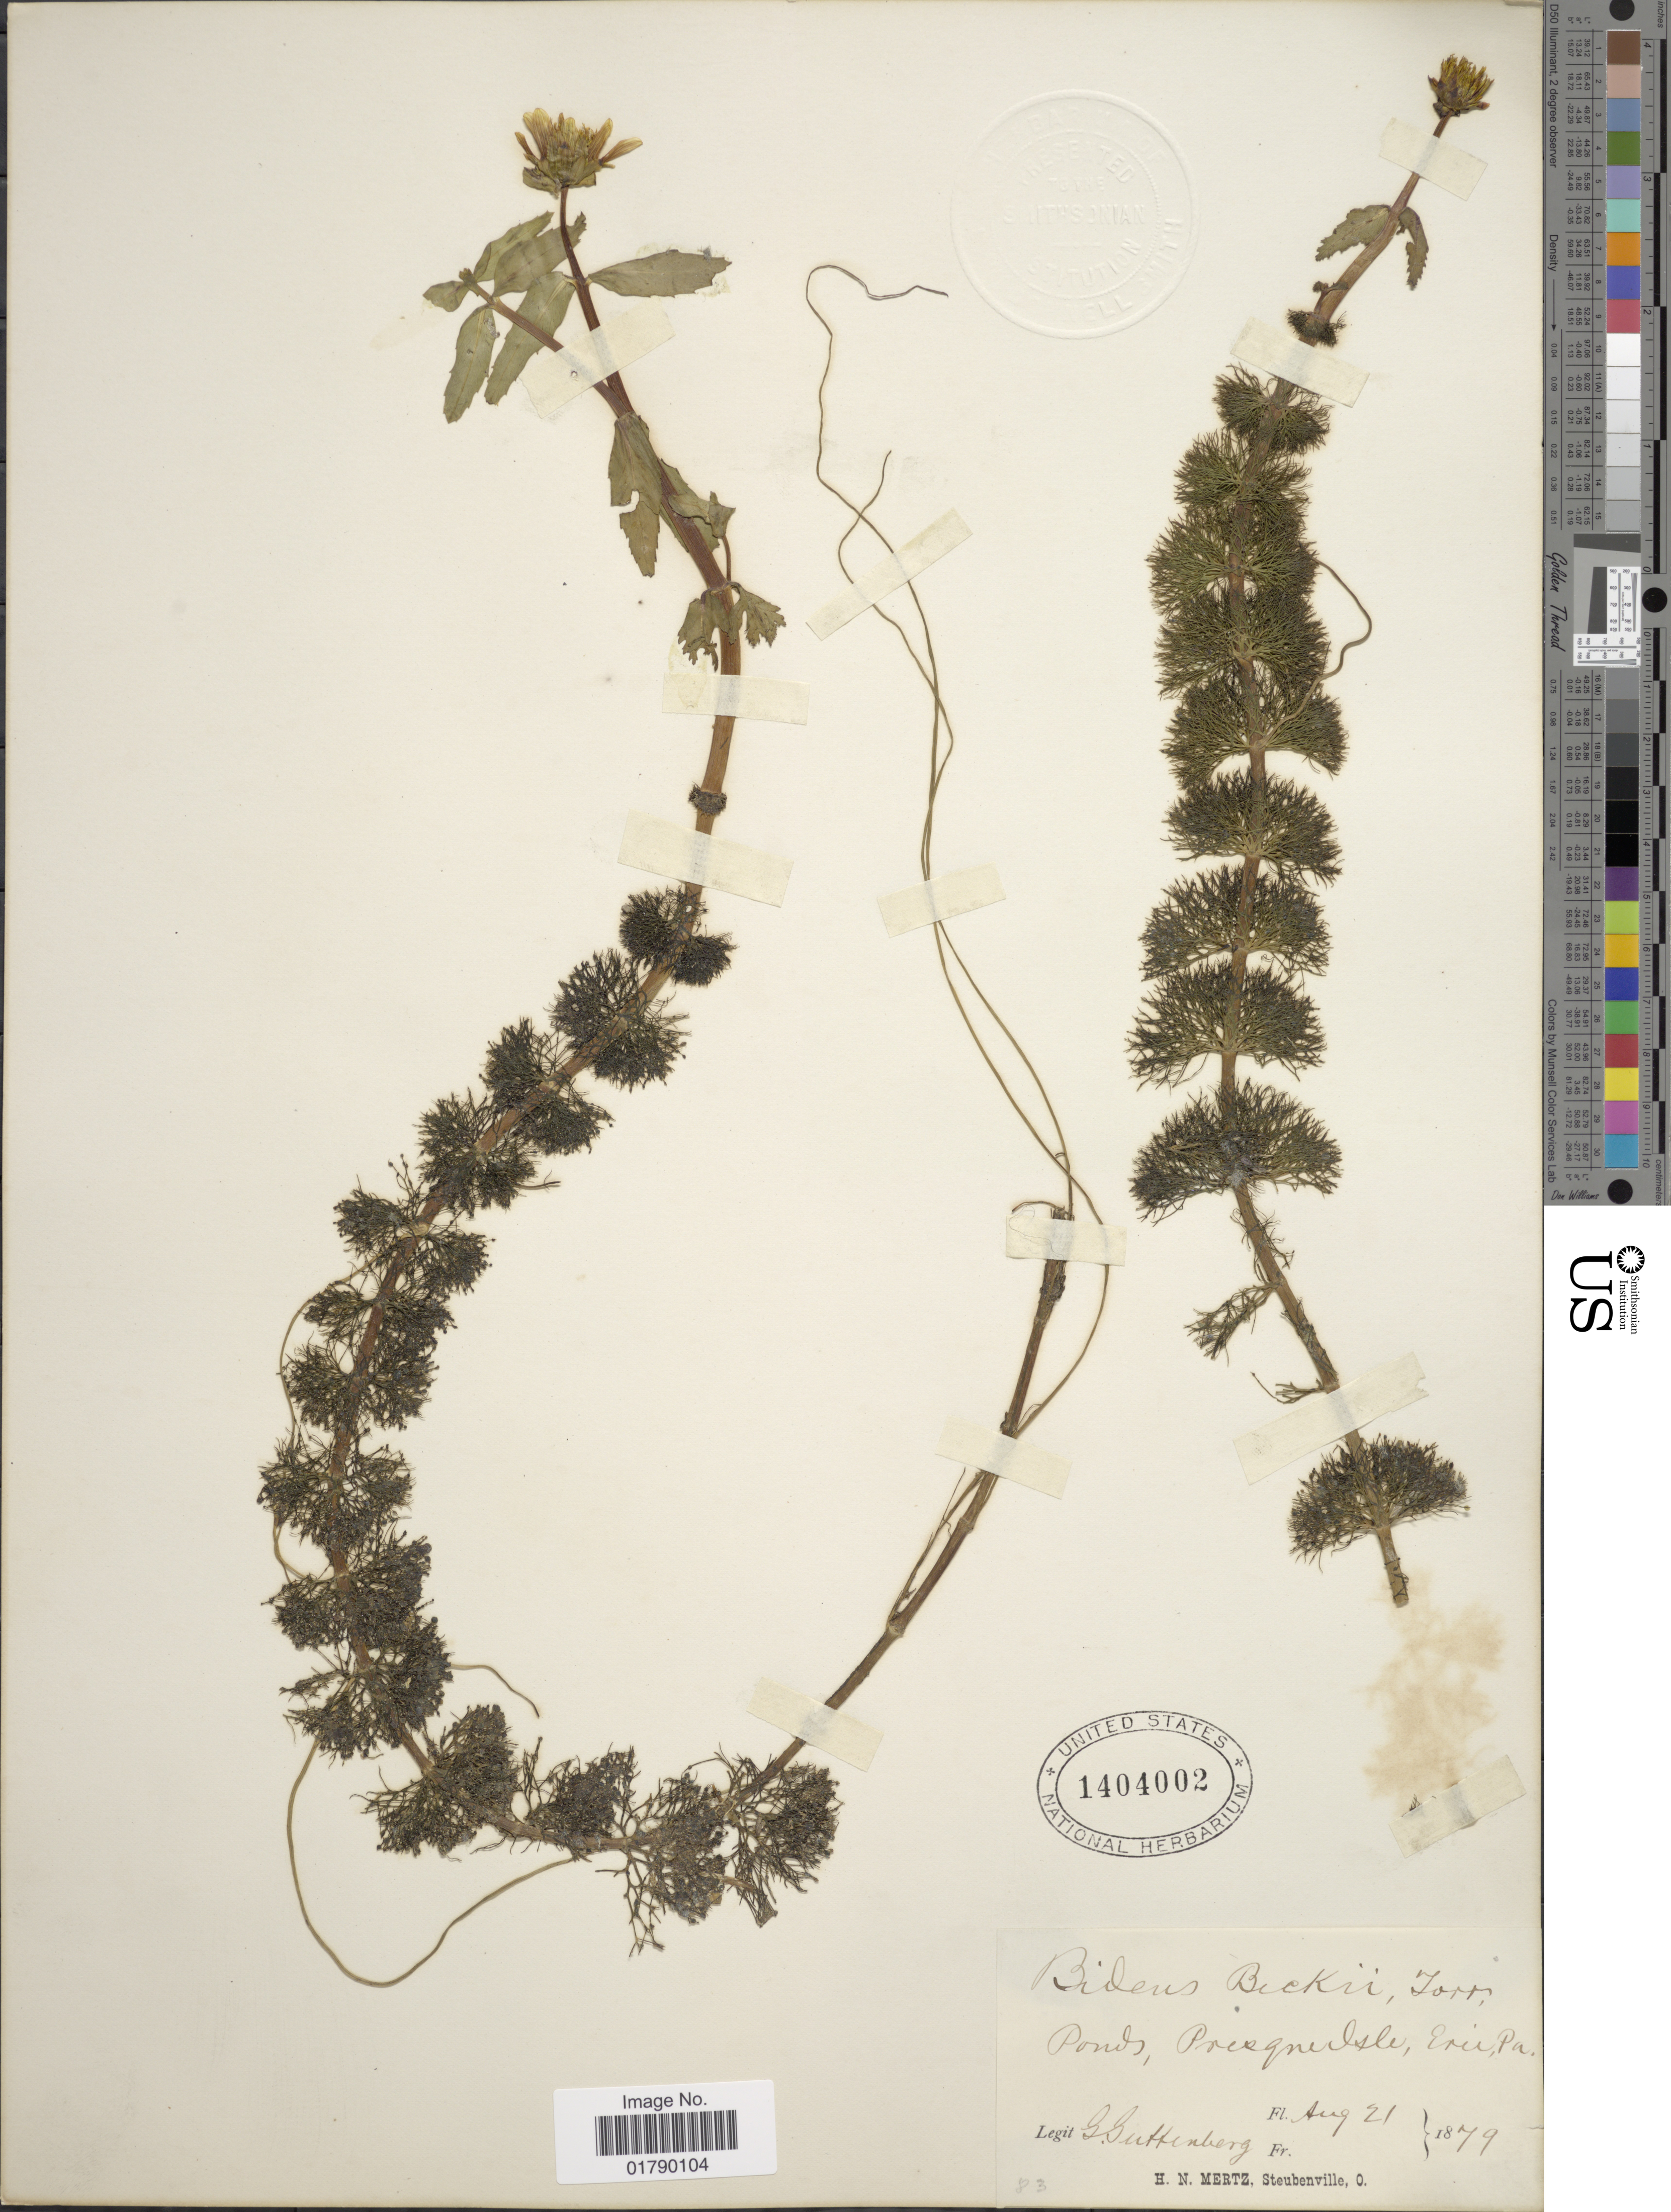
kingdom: Plantae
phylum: Tracheophyta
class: Magnoliopsida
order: Asterales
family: Asteraceae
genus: Megalodonta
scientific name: Megalodonta sp.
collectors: R. G. von Guttenberg & H. Mertz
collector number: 83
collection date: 1879-08-21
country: United States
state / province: Pennsylvania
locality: Ponds, Presque Isle, Erie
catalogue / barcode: US 1404002